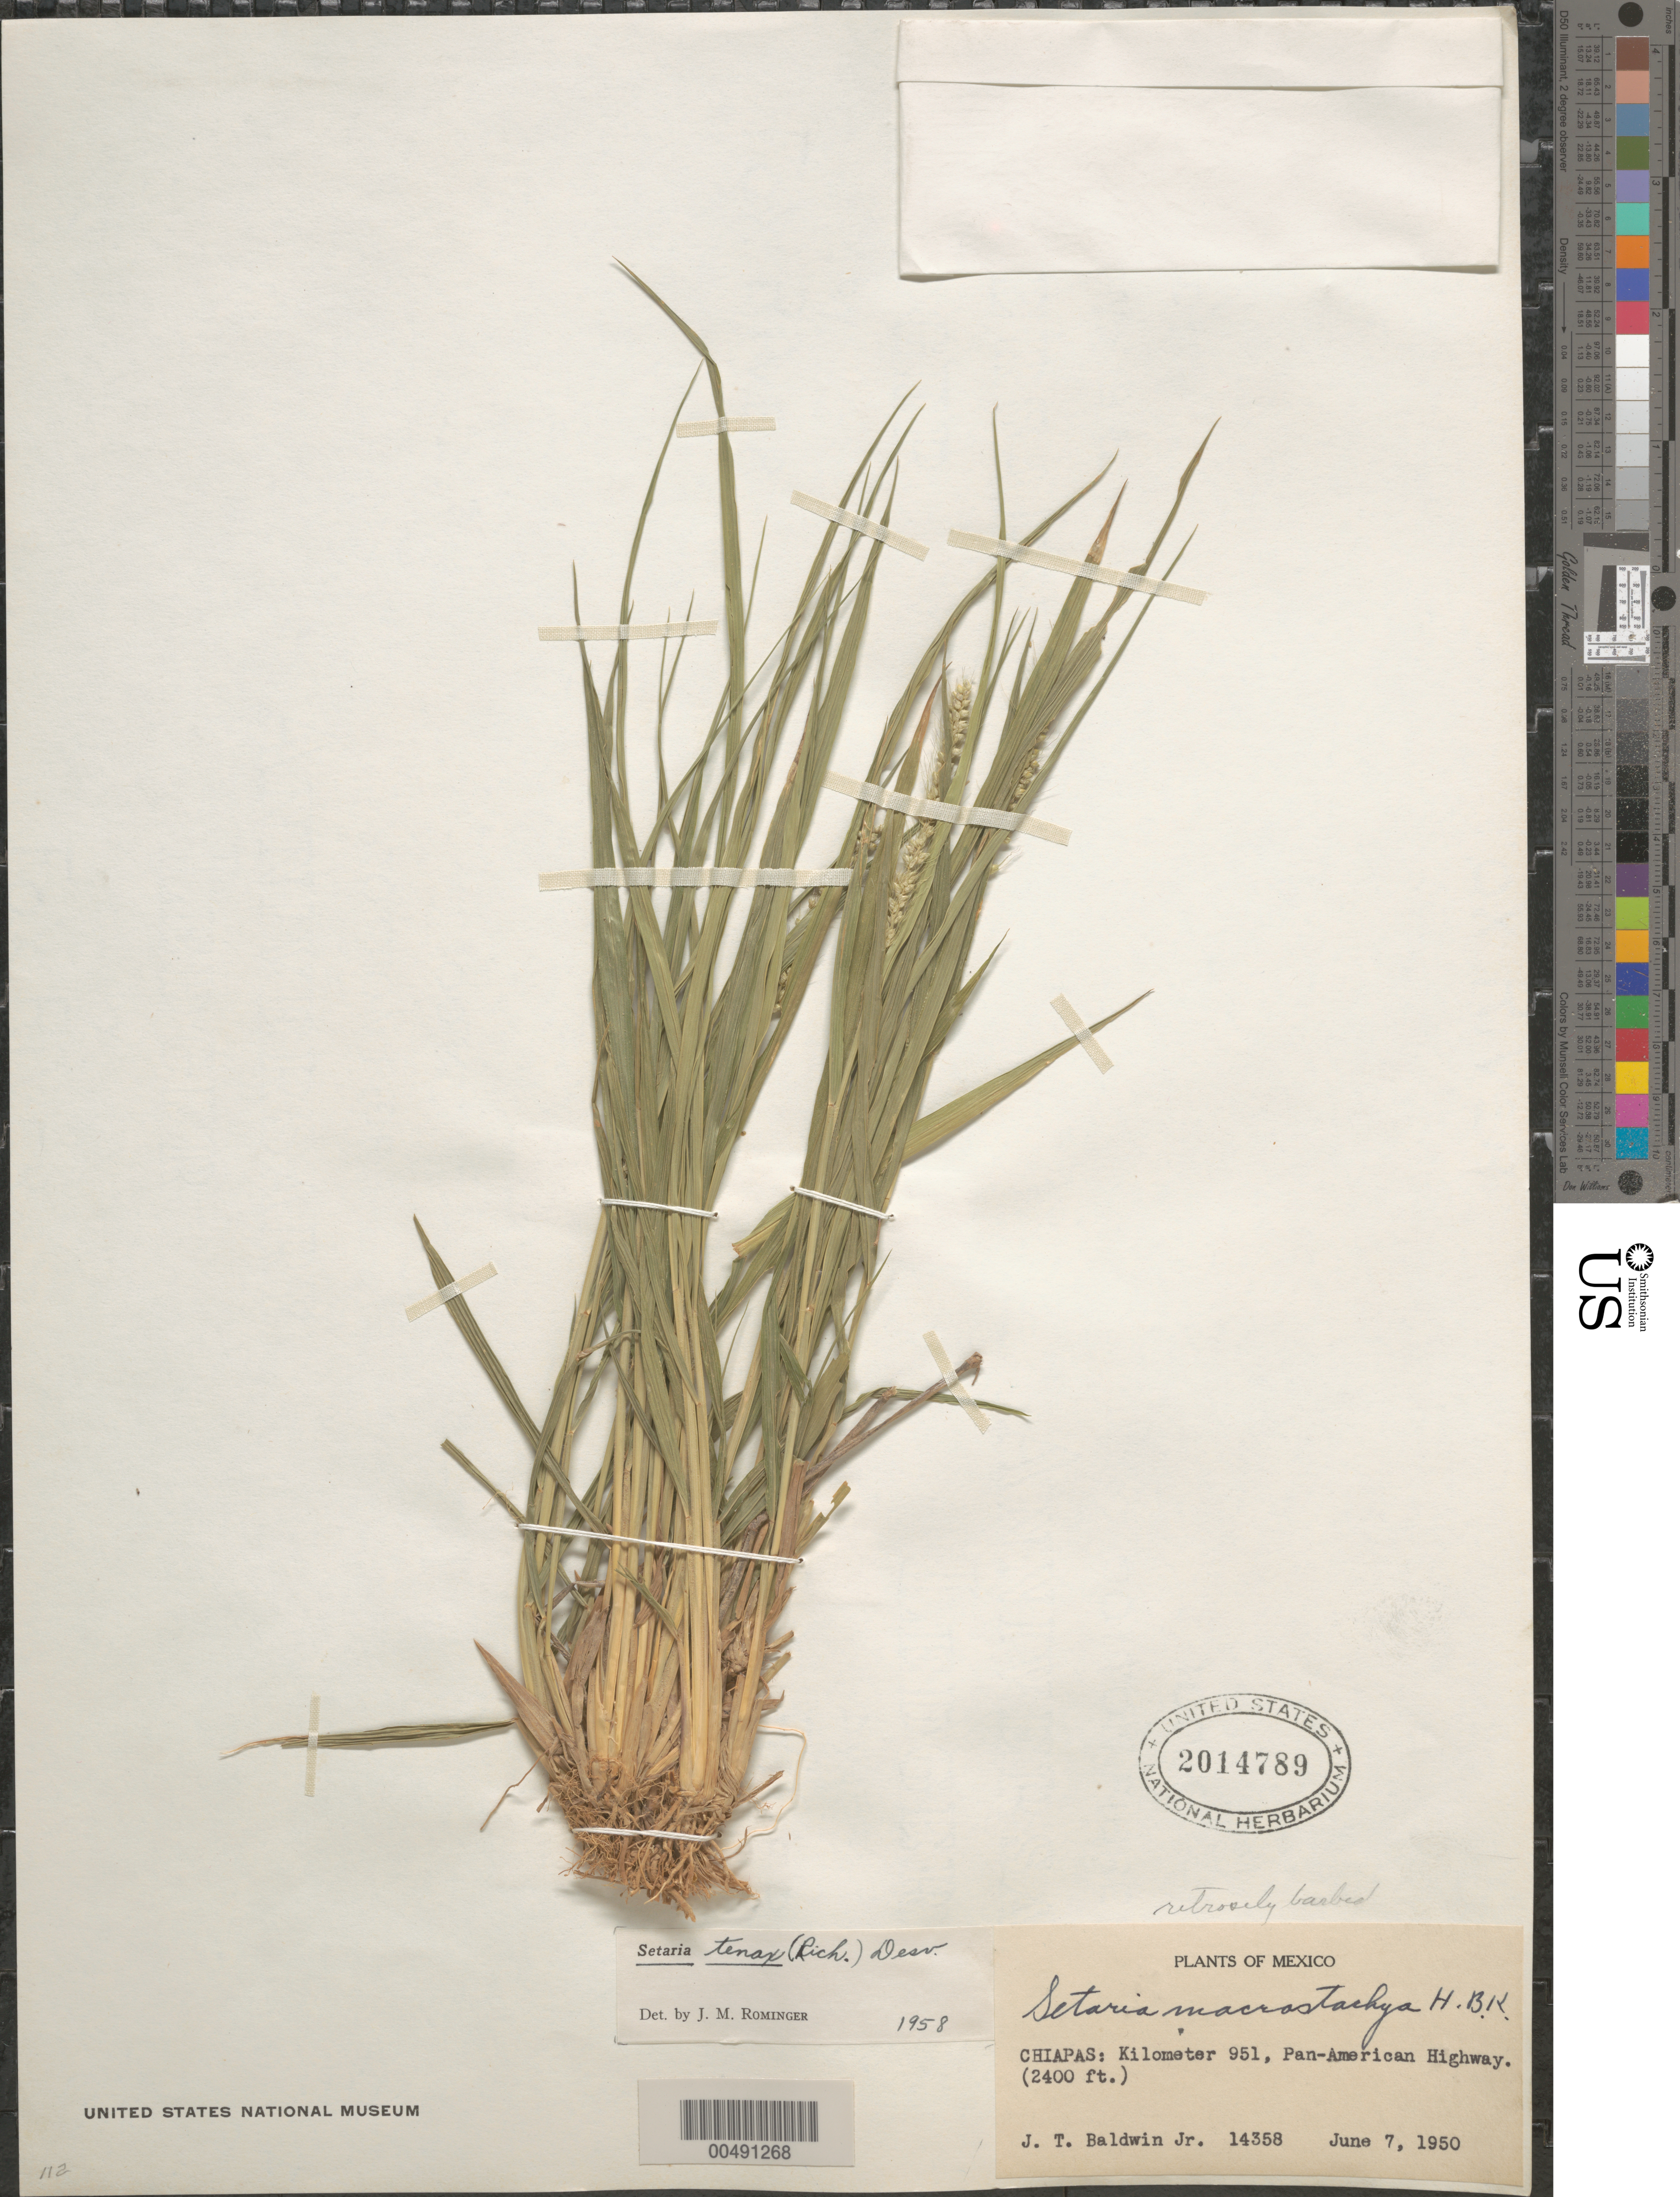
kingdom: Plantae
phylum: Tracheophyta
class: Liliopsida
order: Poales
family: Poaceae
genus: Setaria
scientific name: Setaria tenax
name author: (Rich.) Desv.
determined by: Rominger, J. M.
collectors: J. T. Baldwin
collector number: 14358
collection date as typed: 7 Jun 1950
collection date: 1950-06-07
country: Mexico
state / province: Chiapas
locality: Km 951, Pan-American Hwy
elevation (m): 732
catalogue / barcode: US 2014789